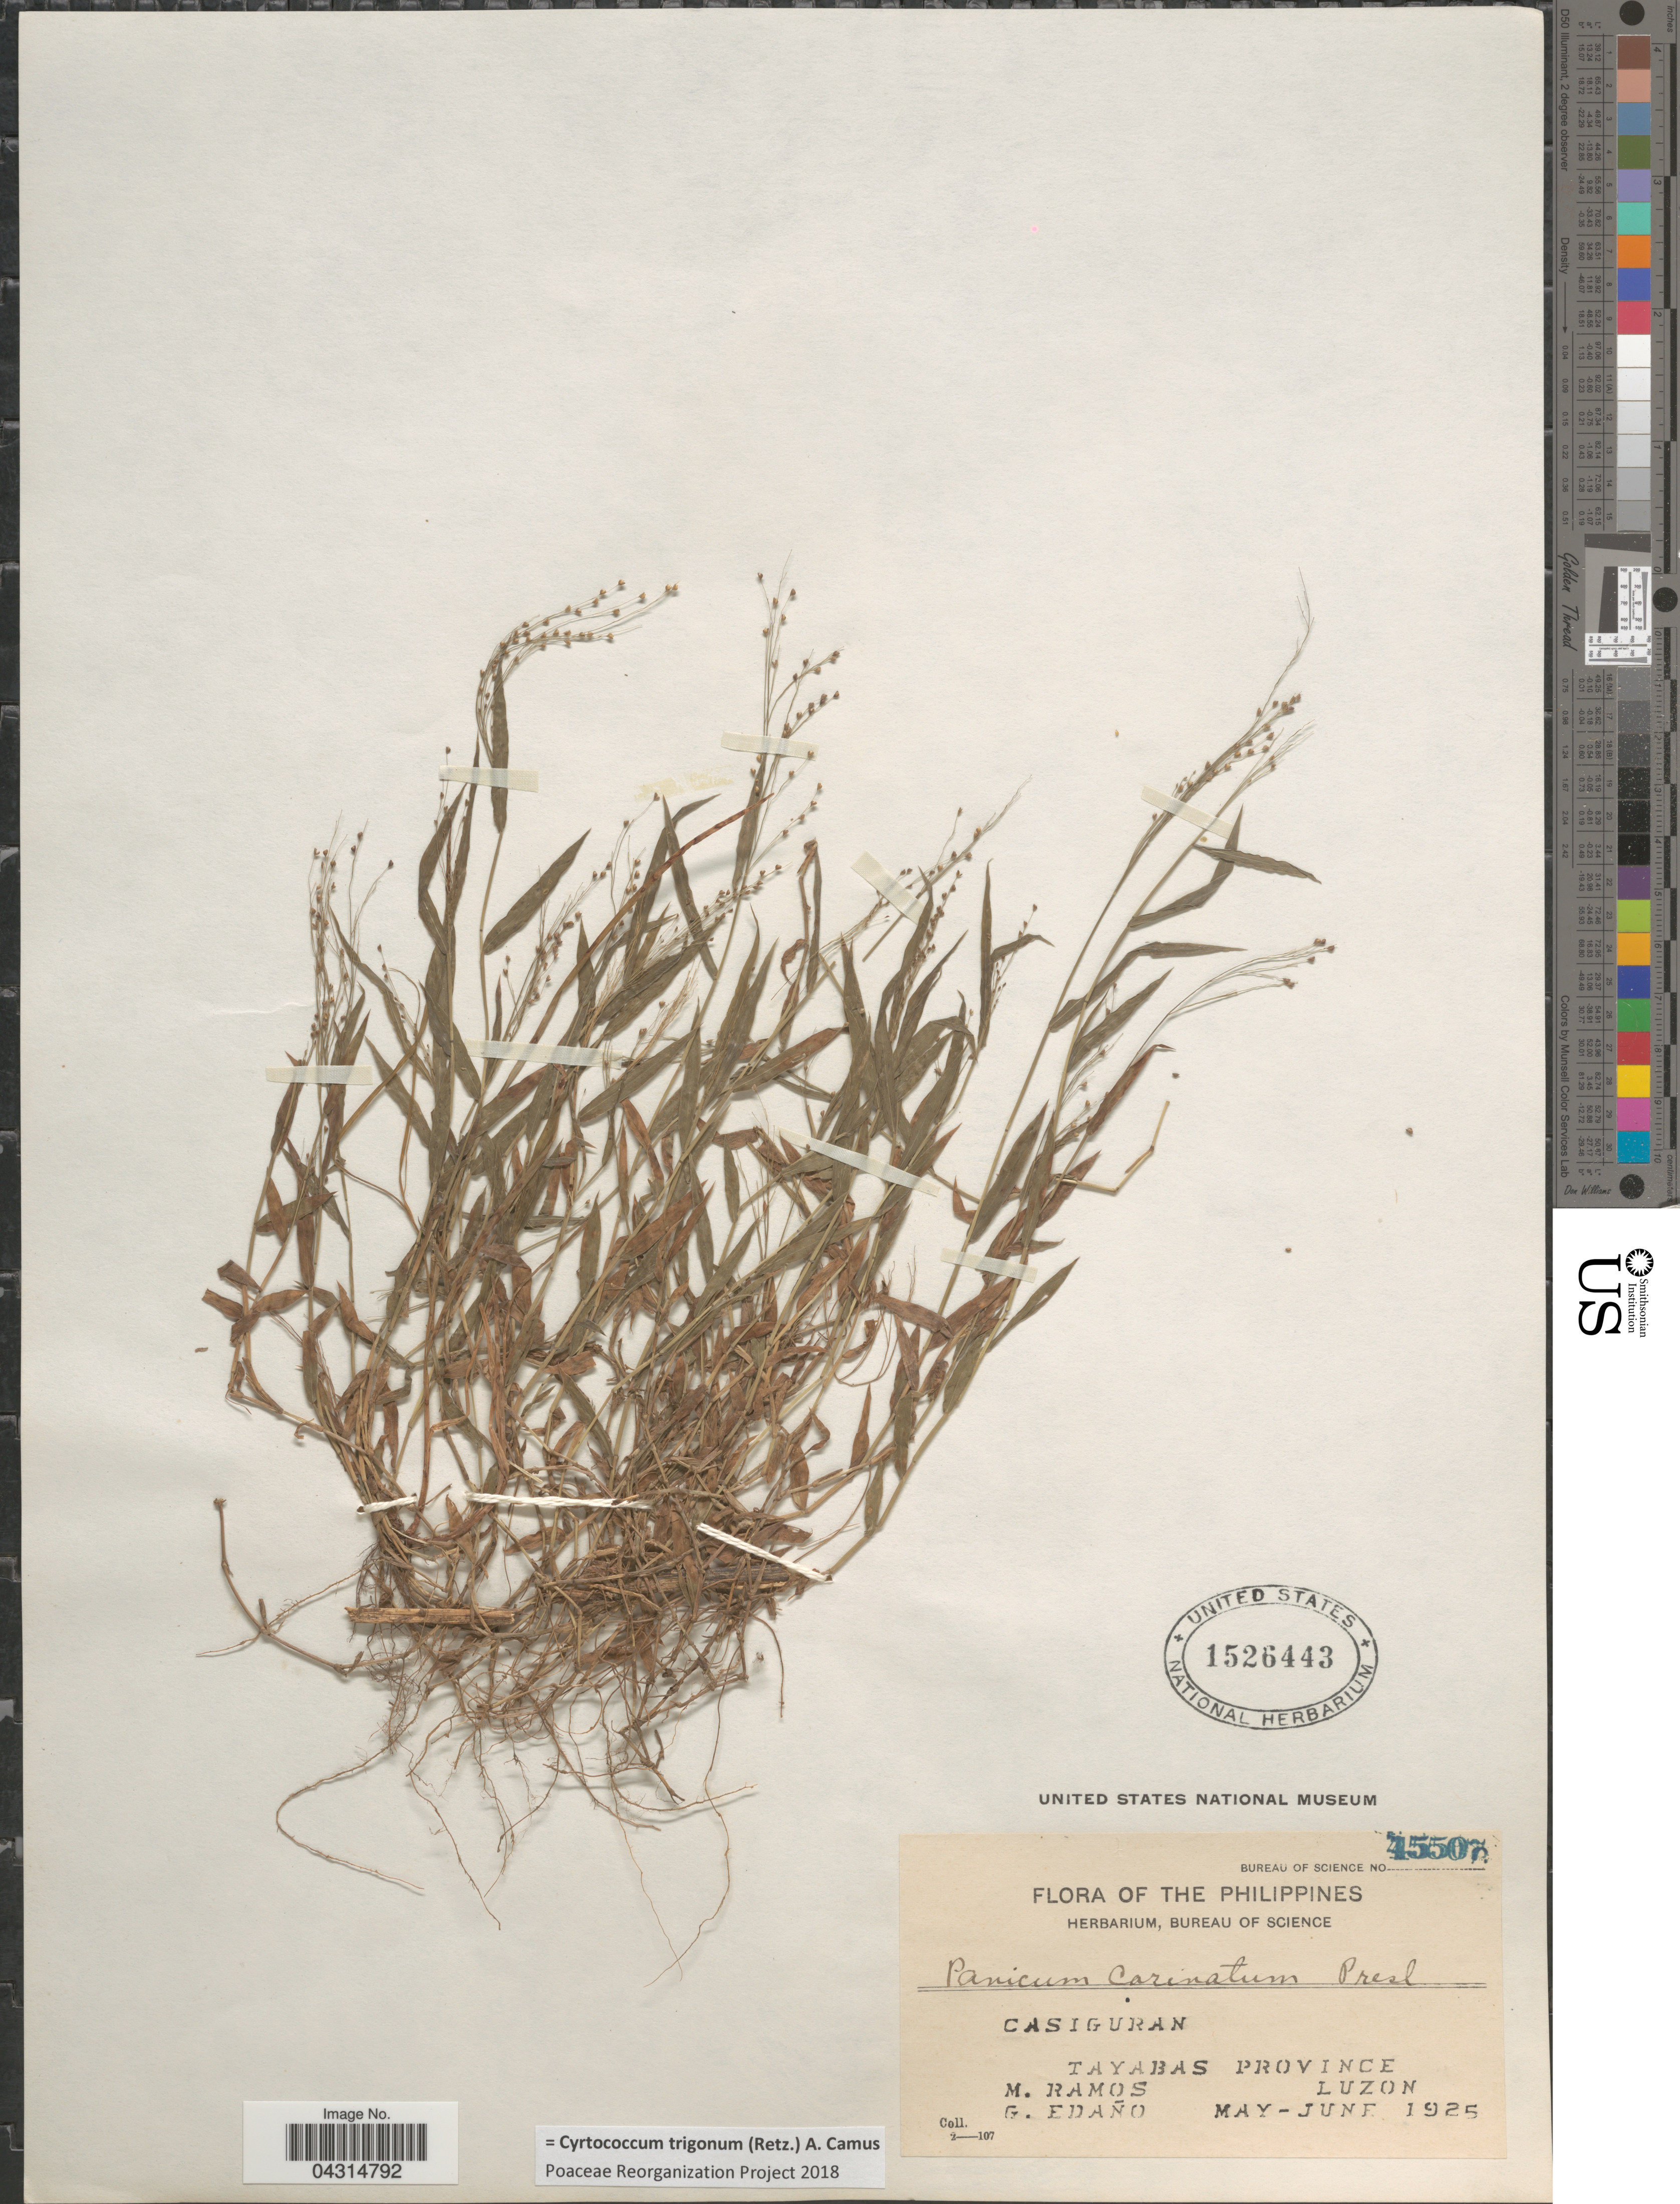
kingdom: Plantae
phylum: Tracheophyta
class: Liliopsida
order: Poales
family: Poaceae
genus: Cyrtococcum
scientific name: Cyrtococcum trigonum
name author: (Retz.) A. Camus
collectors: M. Ramos & G. Edaño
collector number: Bureau of Science 45507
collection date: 1925-05/1925-06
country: Philippines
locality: Casiguran. Tayabas Province, Luzon.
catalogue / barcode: US 1526443